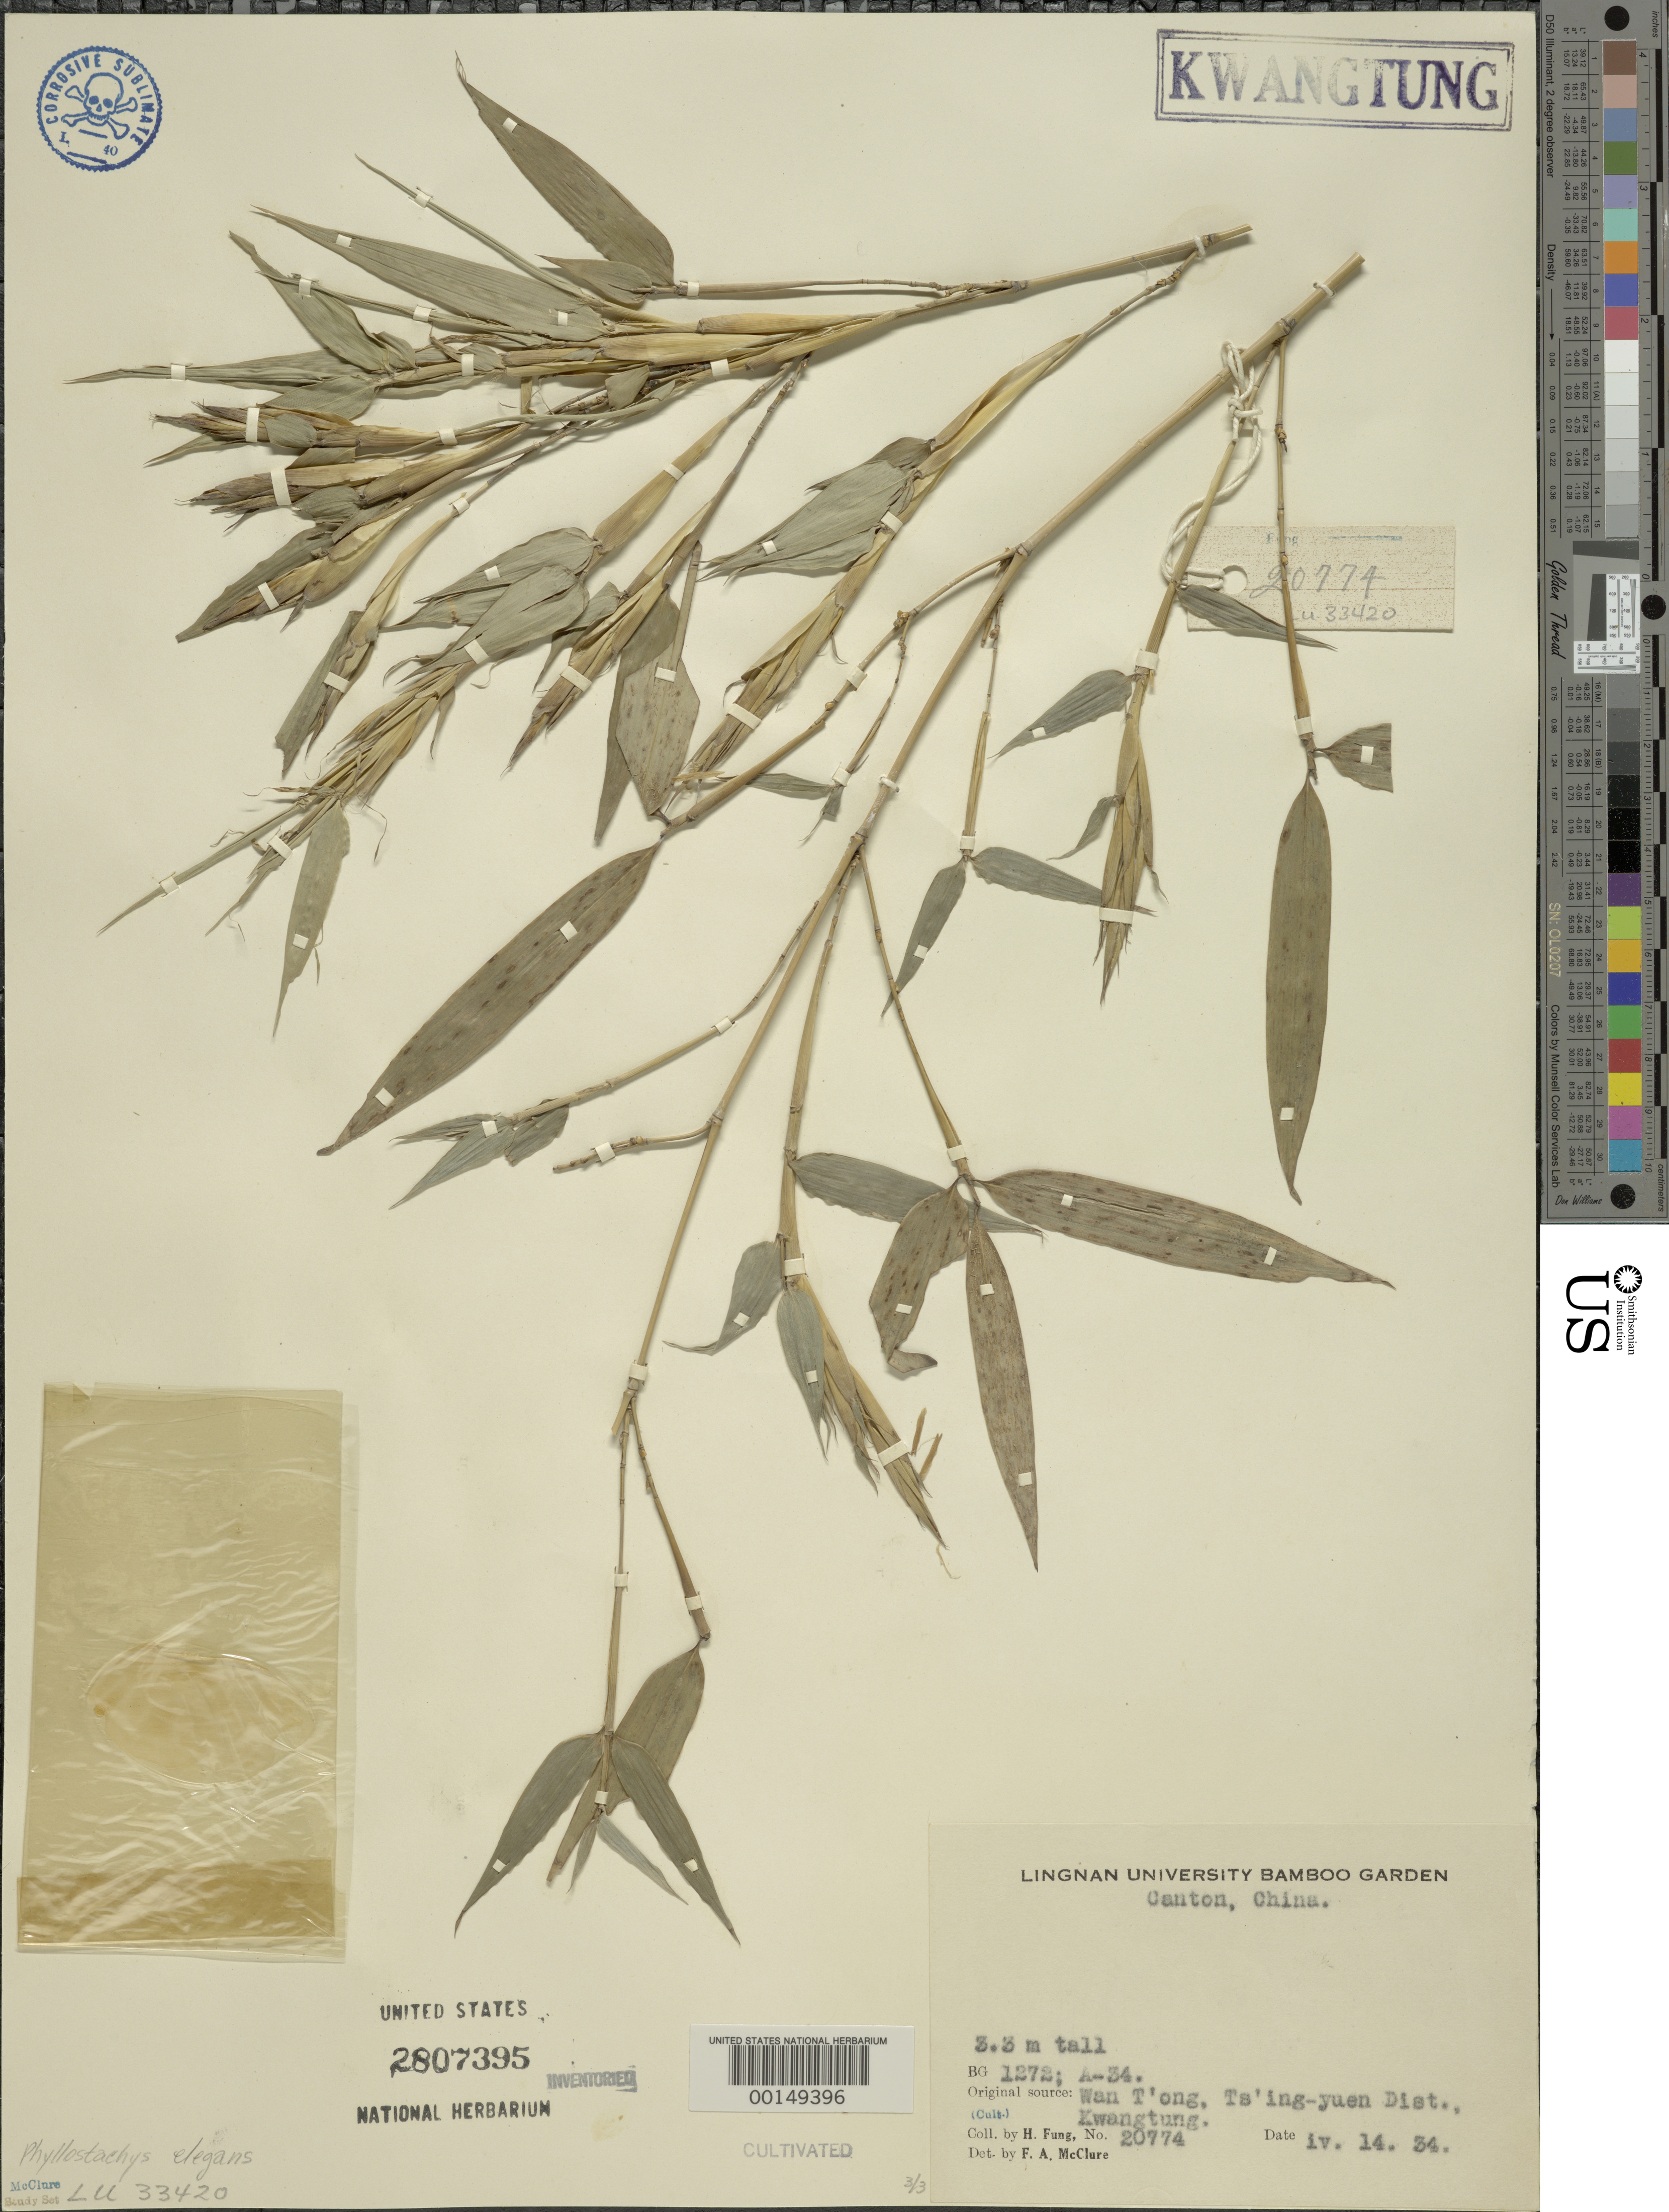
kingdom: Plantae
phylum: Tracheophyta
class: Liliopsida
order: Poales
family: Poaceae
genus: Phyllostachys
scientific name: Phyllostachys elegans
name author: McClure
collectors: H. L. Fung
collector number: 20774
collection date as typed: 14 Apr 1934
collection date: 1934-04-14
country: China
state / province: Guangdong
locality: Canton, ts'ing-yuen, wan t'ong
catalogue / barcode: US 2807395